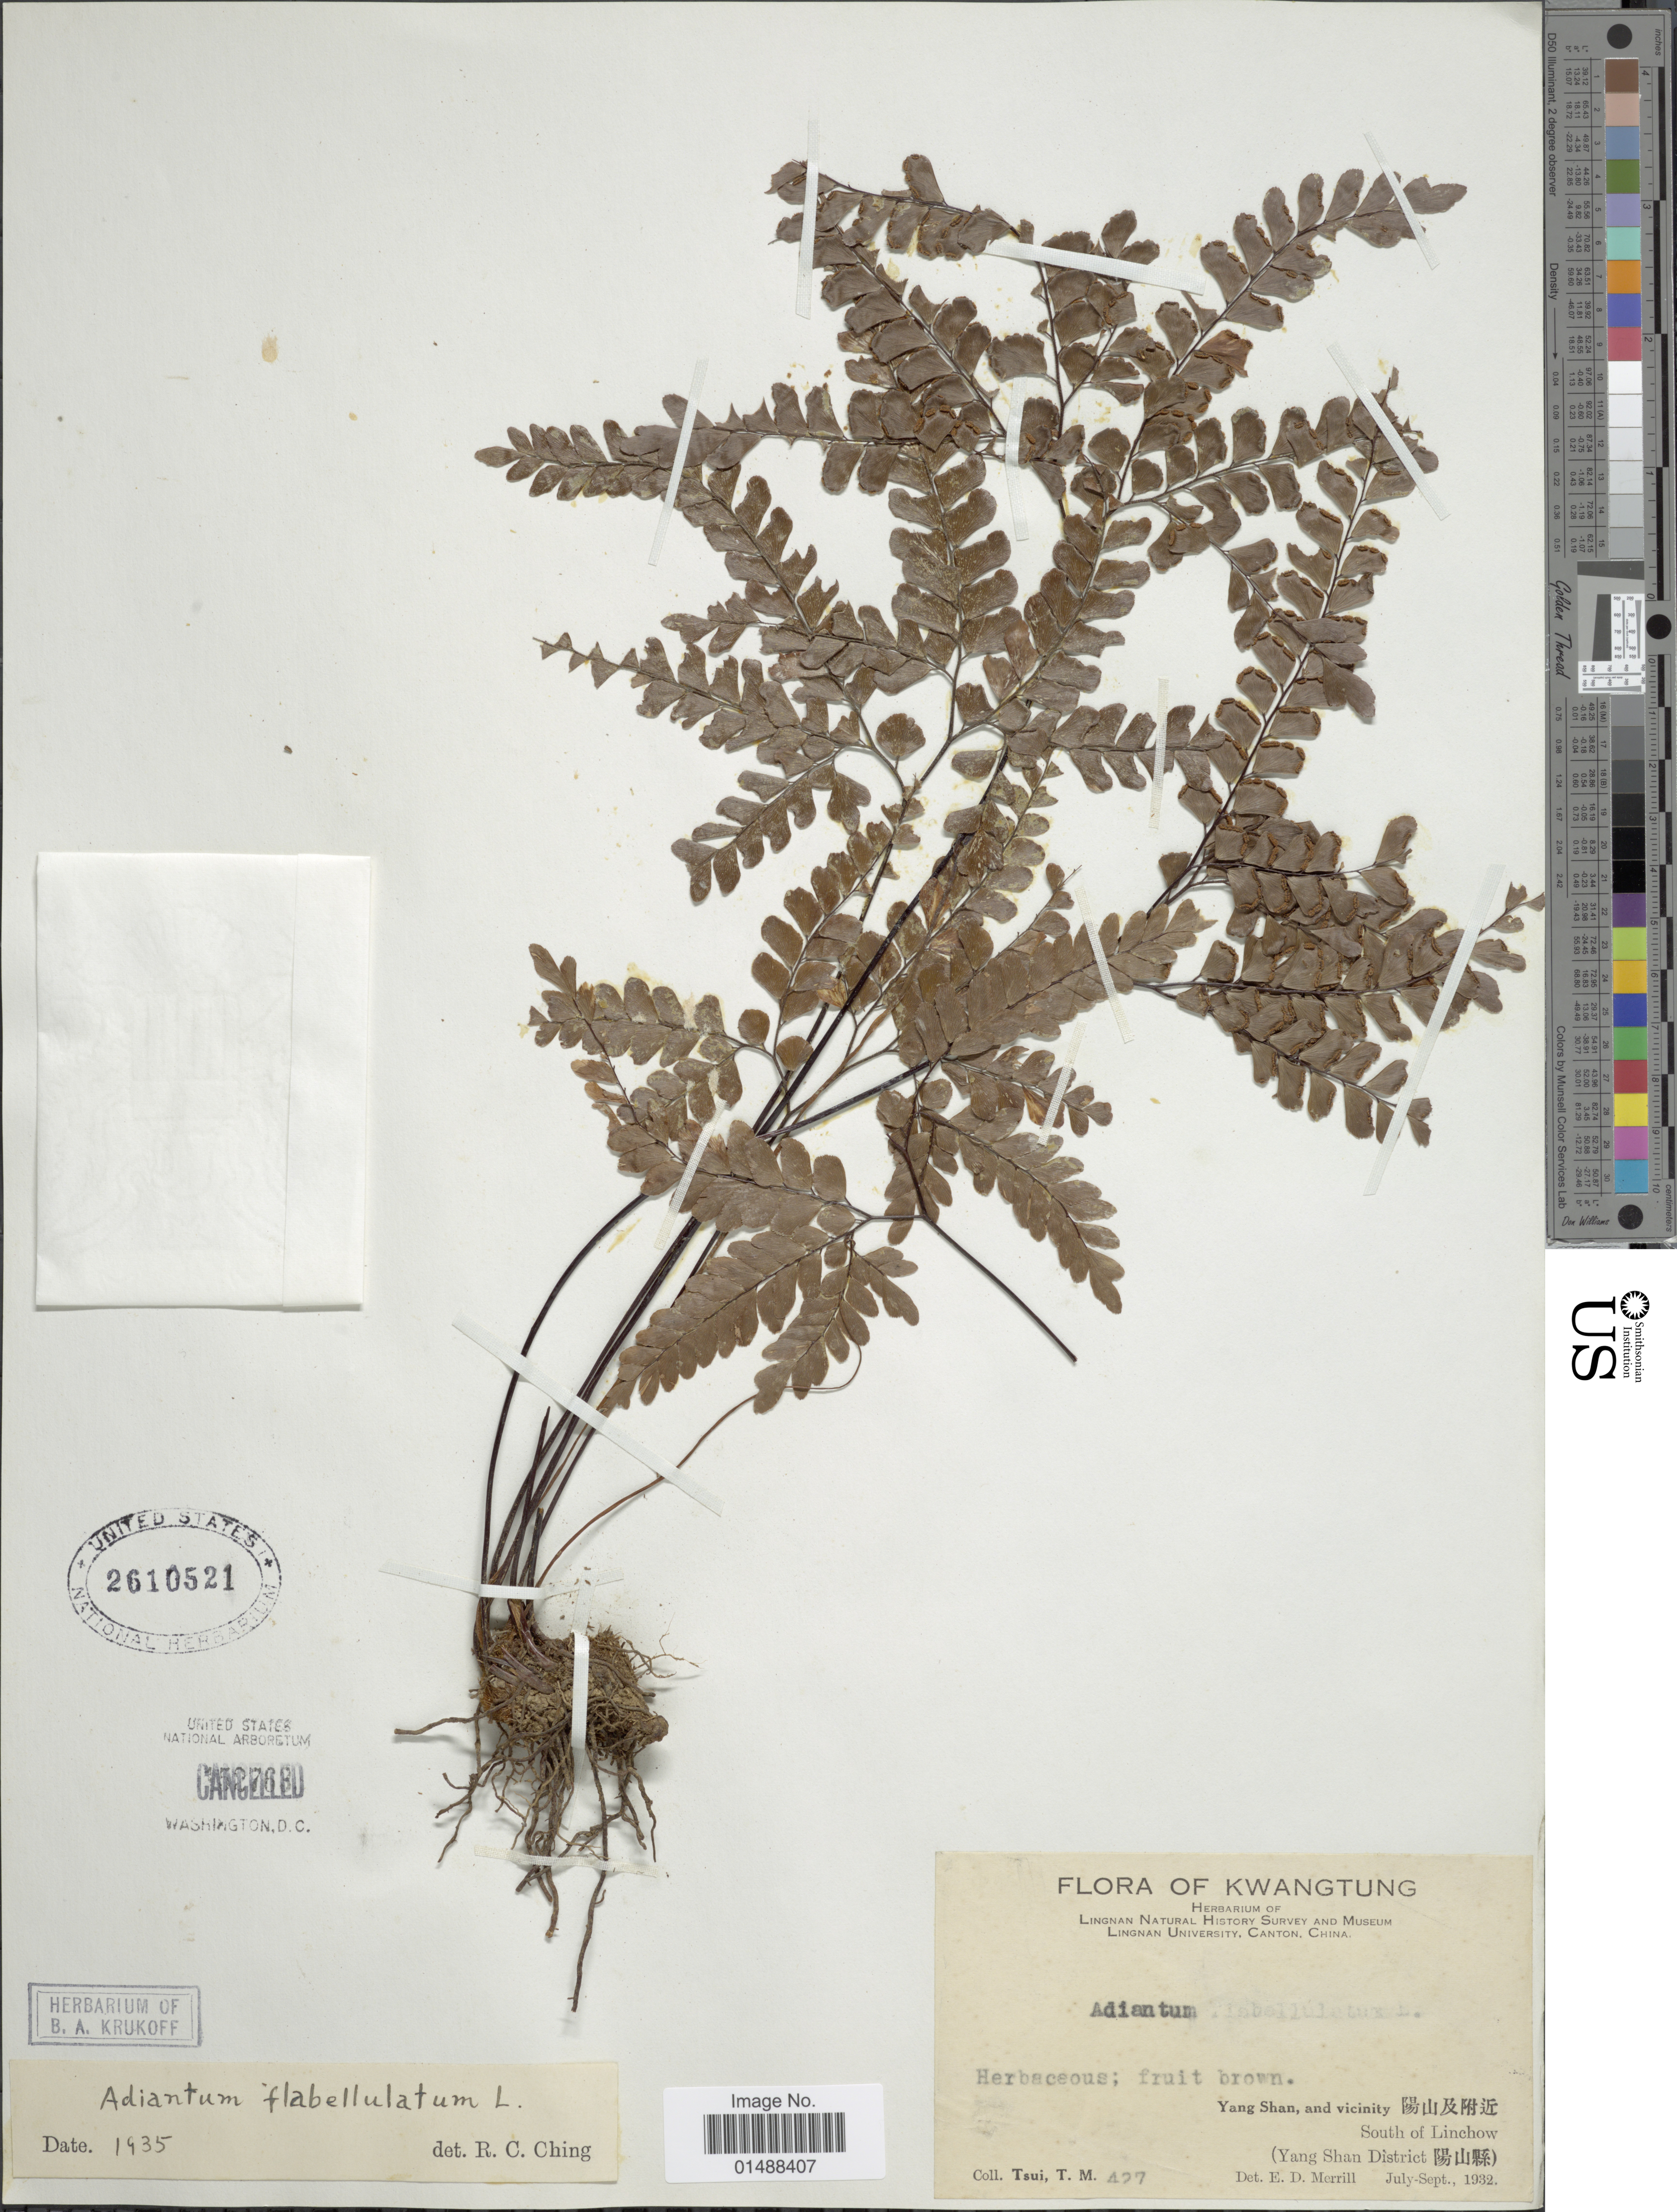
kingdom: Plantae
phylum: Tracheophyta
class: Polypodiopsida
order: Polypodiales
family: Pteridaceae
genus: Adiantum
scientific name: Adiantum flabellulatum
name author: L.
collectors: T. Tsui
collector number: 427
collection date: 1932-07/1932-09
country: China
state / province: Guangdong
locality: Kwangtung, Yang Shan and vicinity X, south of Linchow, (Yang Shan District X).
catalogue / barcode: US 2610521